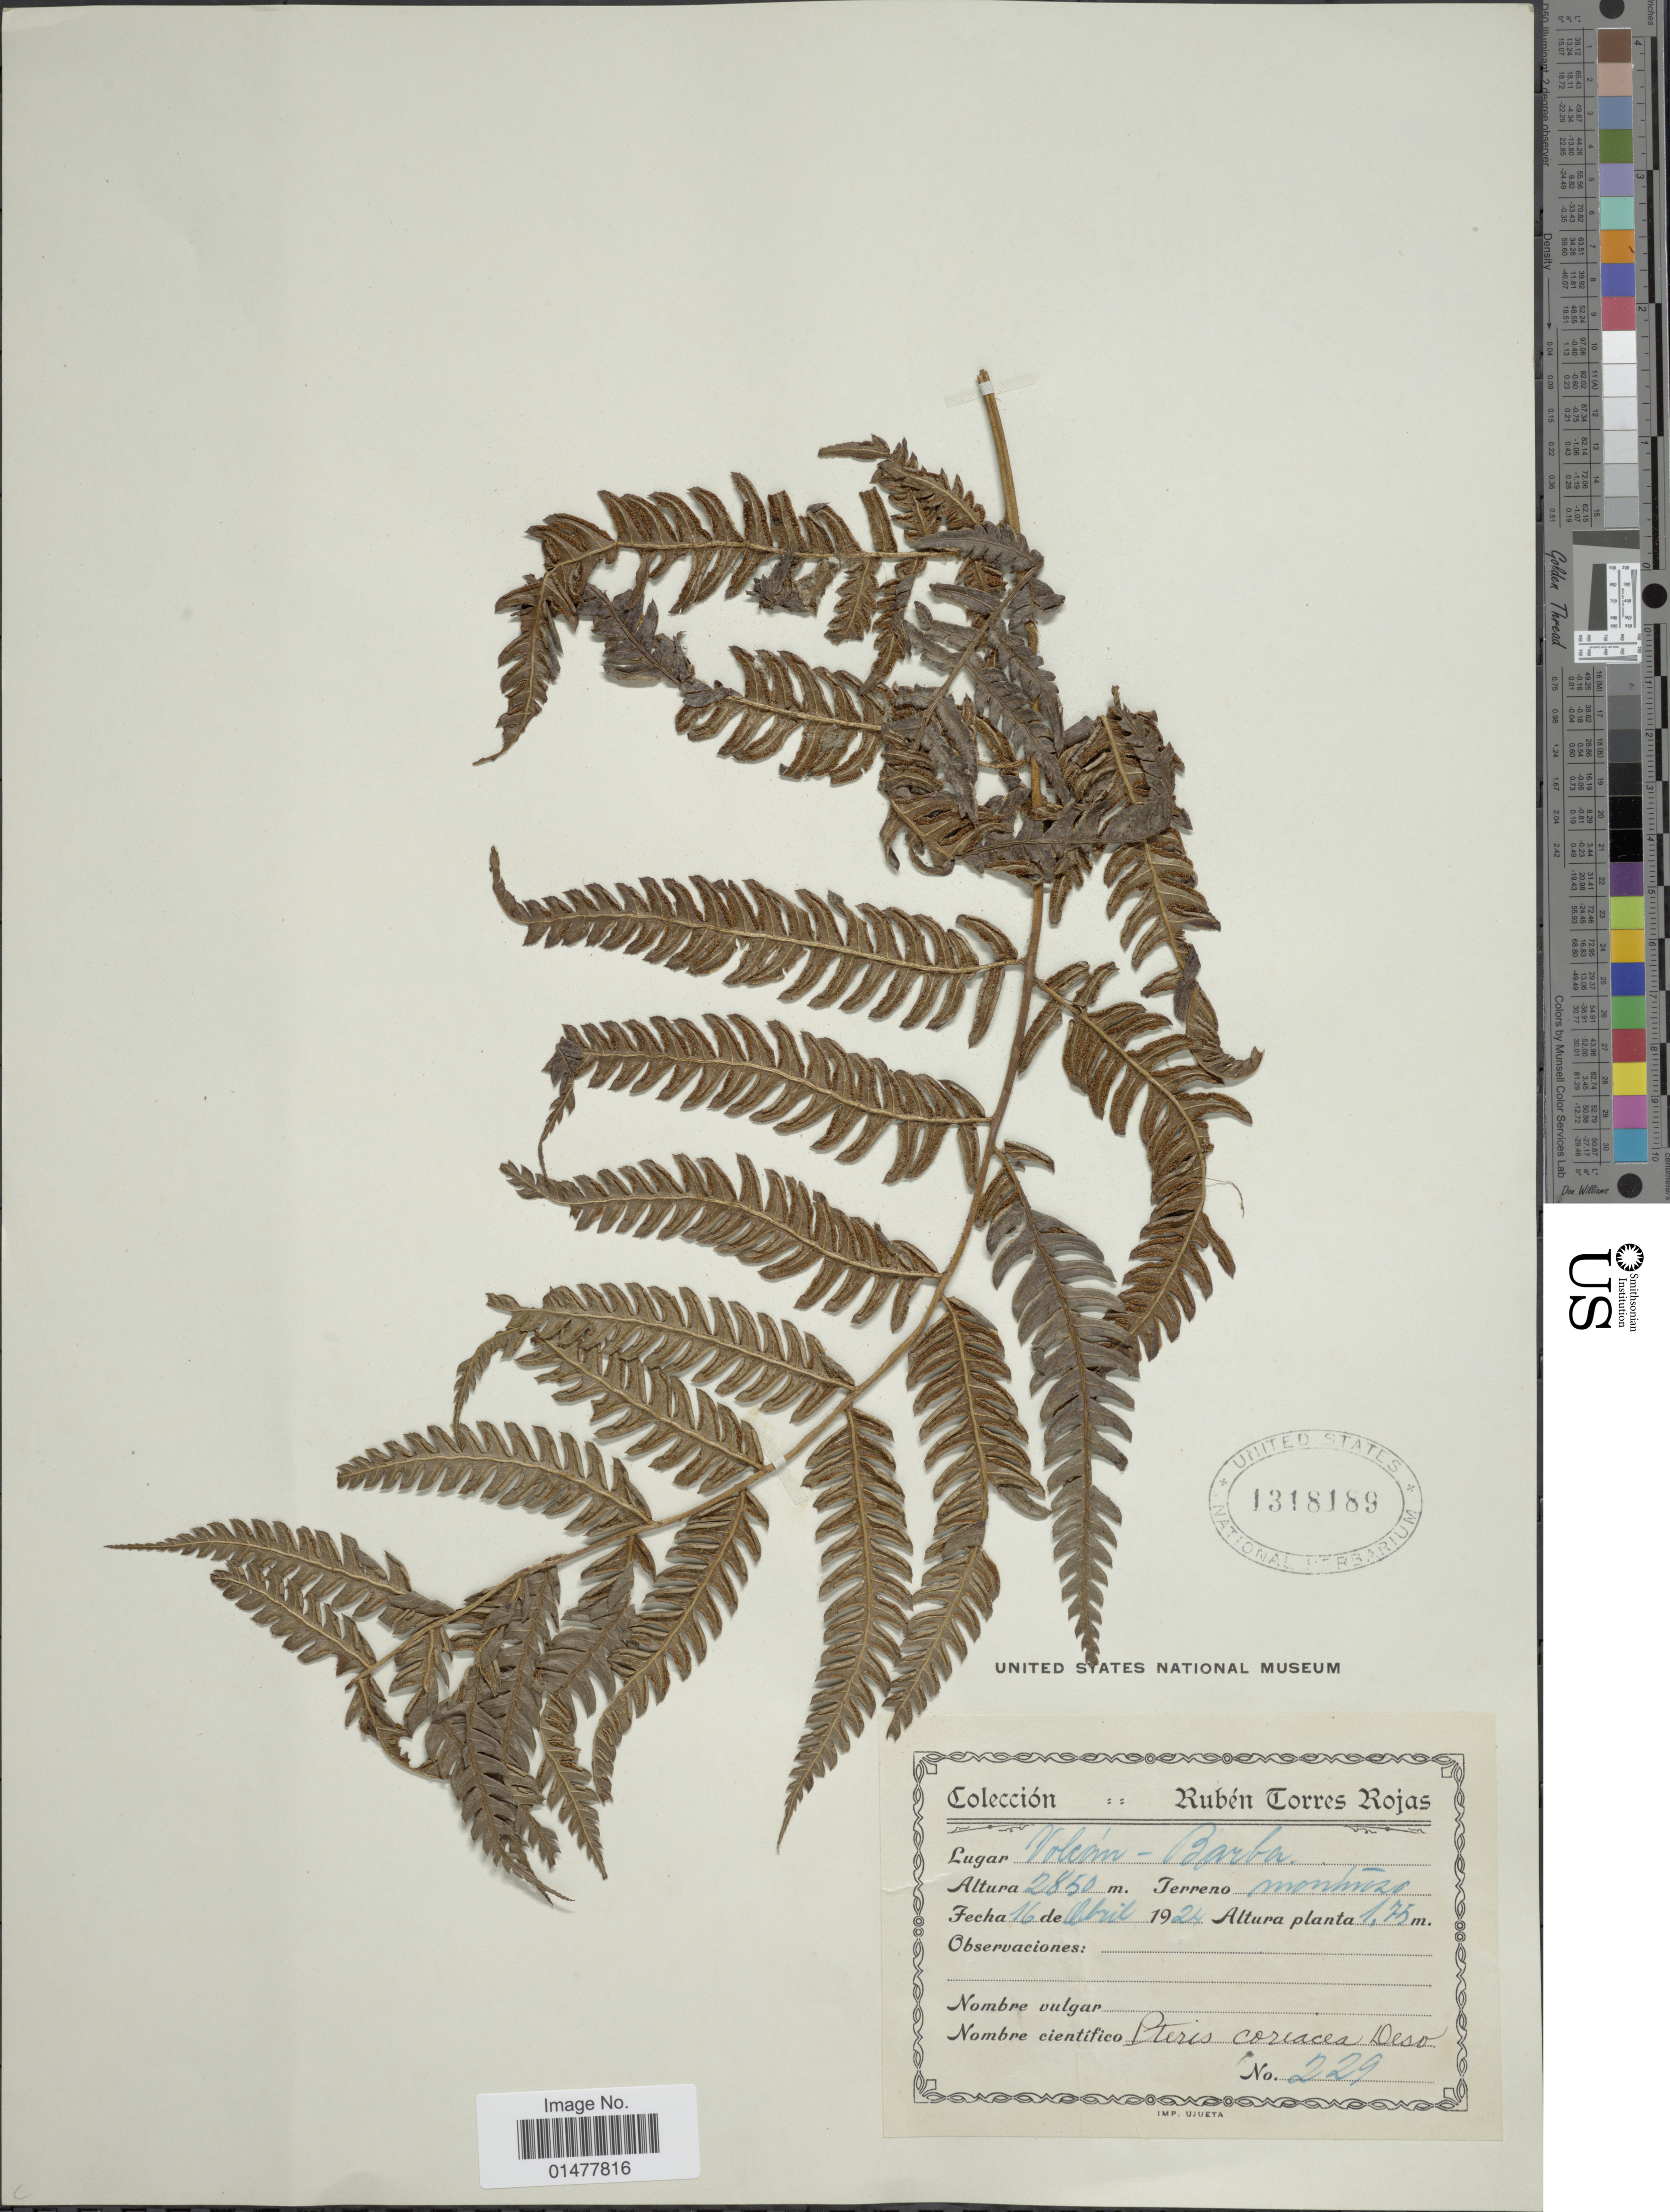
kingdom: Plantae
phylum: Tracheophyta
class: Polypodiopsida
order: Polypodiales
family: Pteridaceae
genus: Pteris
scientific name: Pteris muricata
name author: Rosenst.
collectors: R. Torres Rojas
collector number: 229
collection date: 1924-04-16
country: Costa Rica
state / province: Heredia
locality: Volcán Barba [Barva Volcano]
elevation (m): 2850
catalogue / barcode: US 1318189